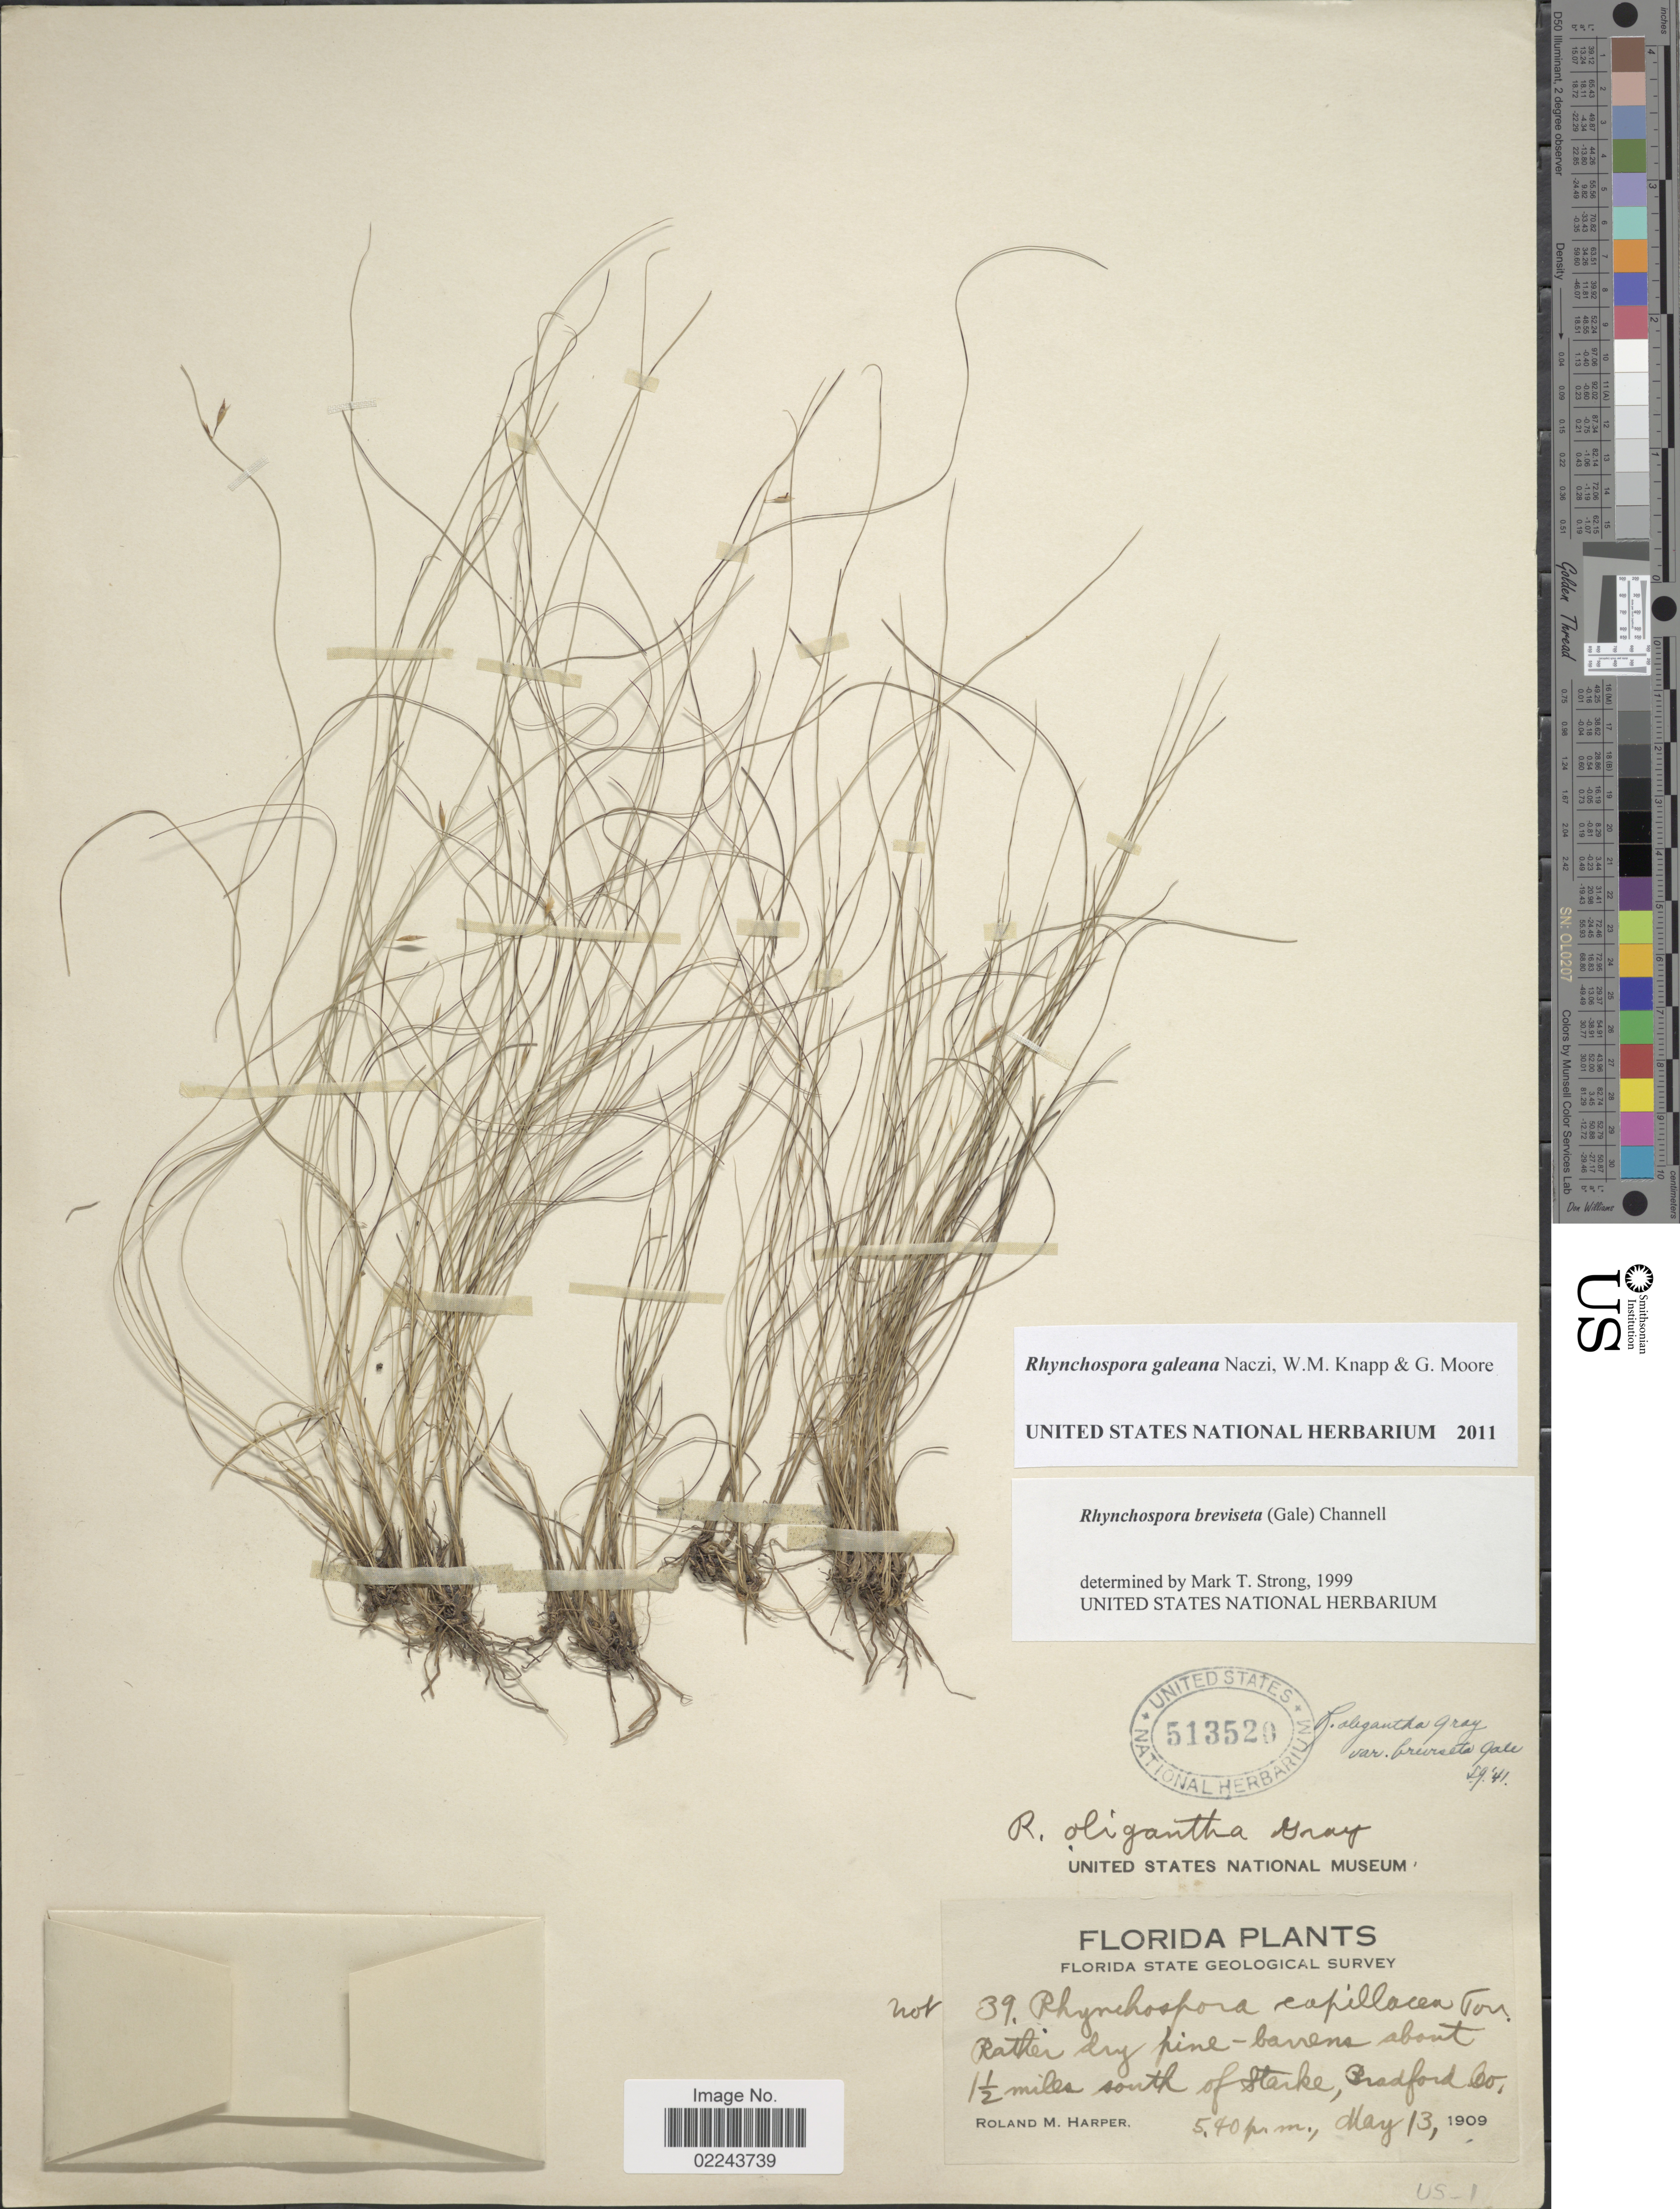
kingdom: Plantae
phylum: Tracheophyta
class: Liliopsida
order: Poales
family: Cyperaceae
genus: Rhynchospora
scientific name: Rhynchospora galeana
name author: Naczi et al.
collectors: R. M. Harper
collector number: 39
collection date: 1909-05-13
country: United States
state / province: Florida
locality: About 1½ miles south of Starke, Bradford Co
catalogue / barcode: US 513520